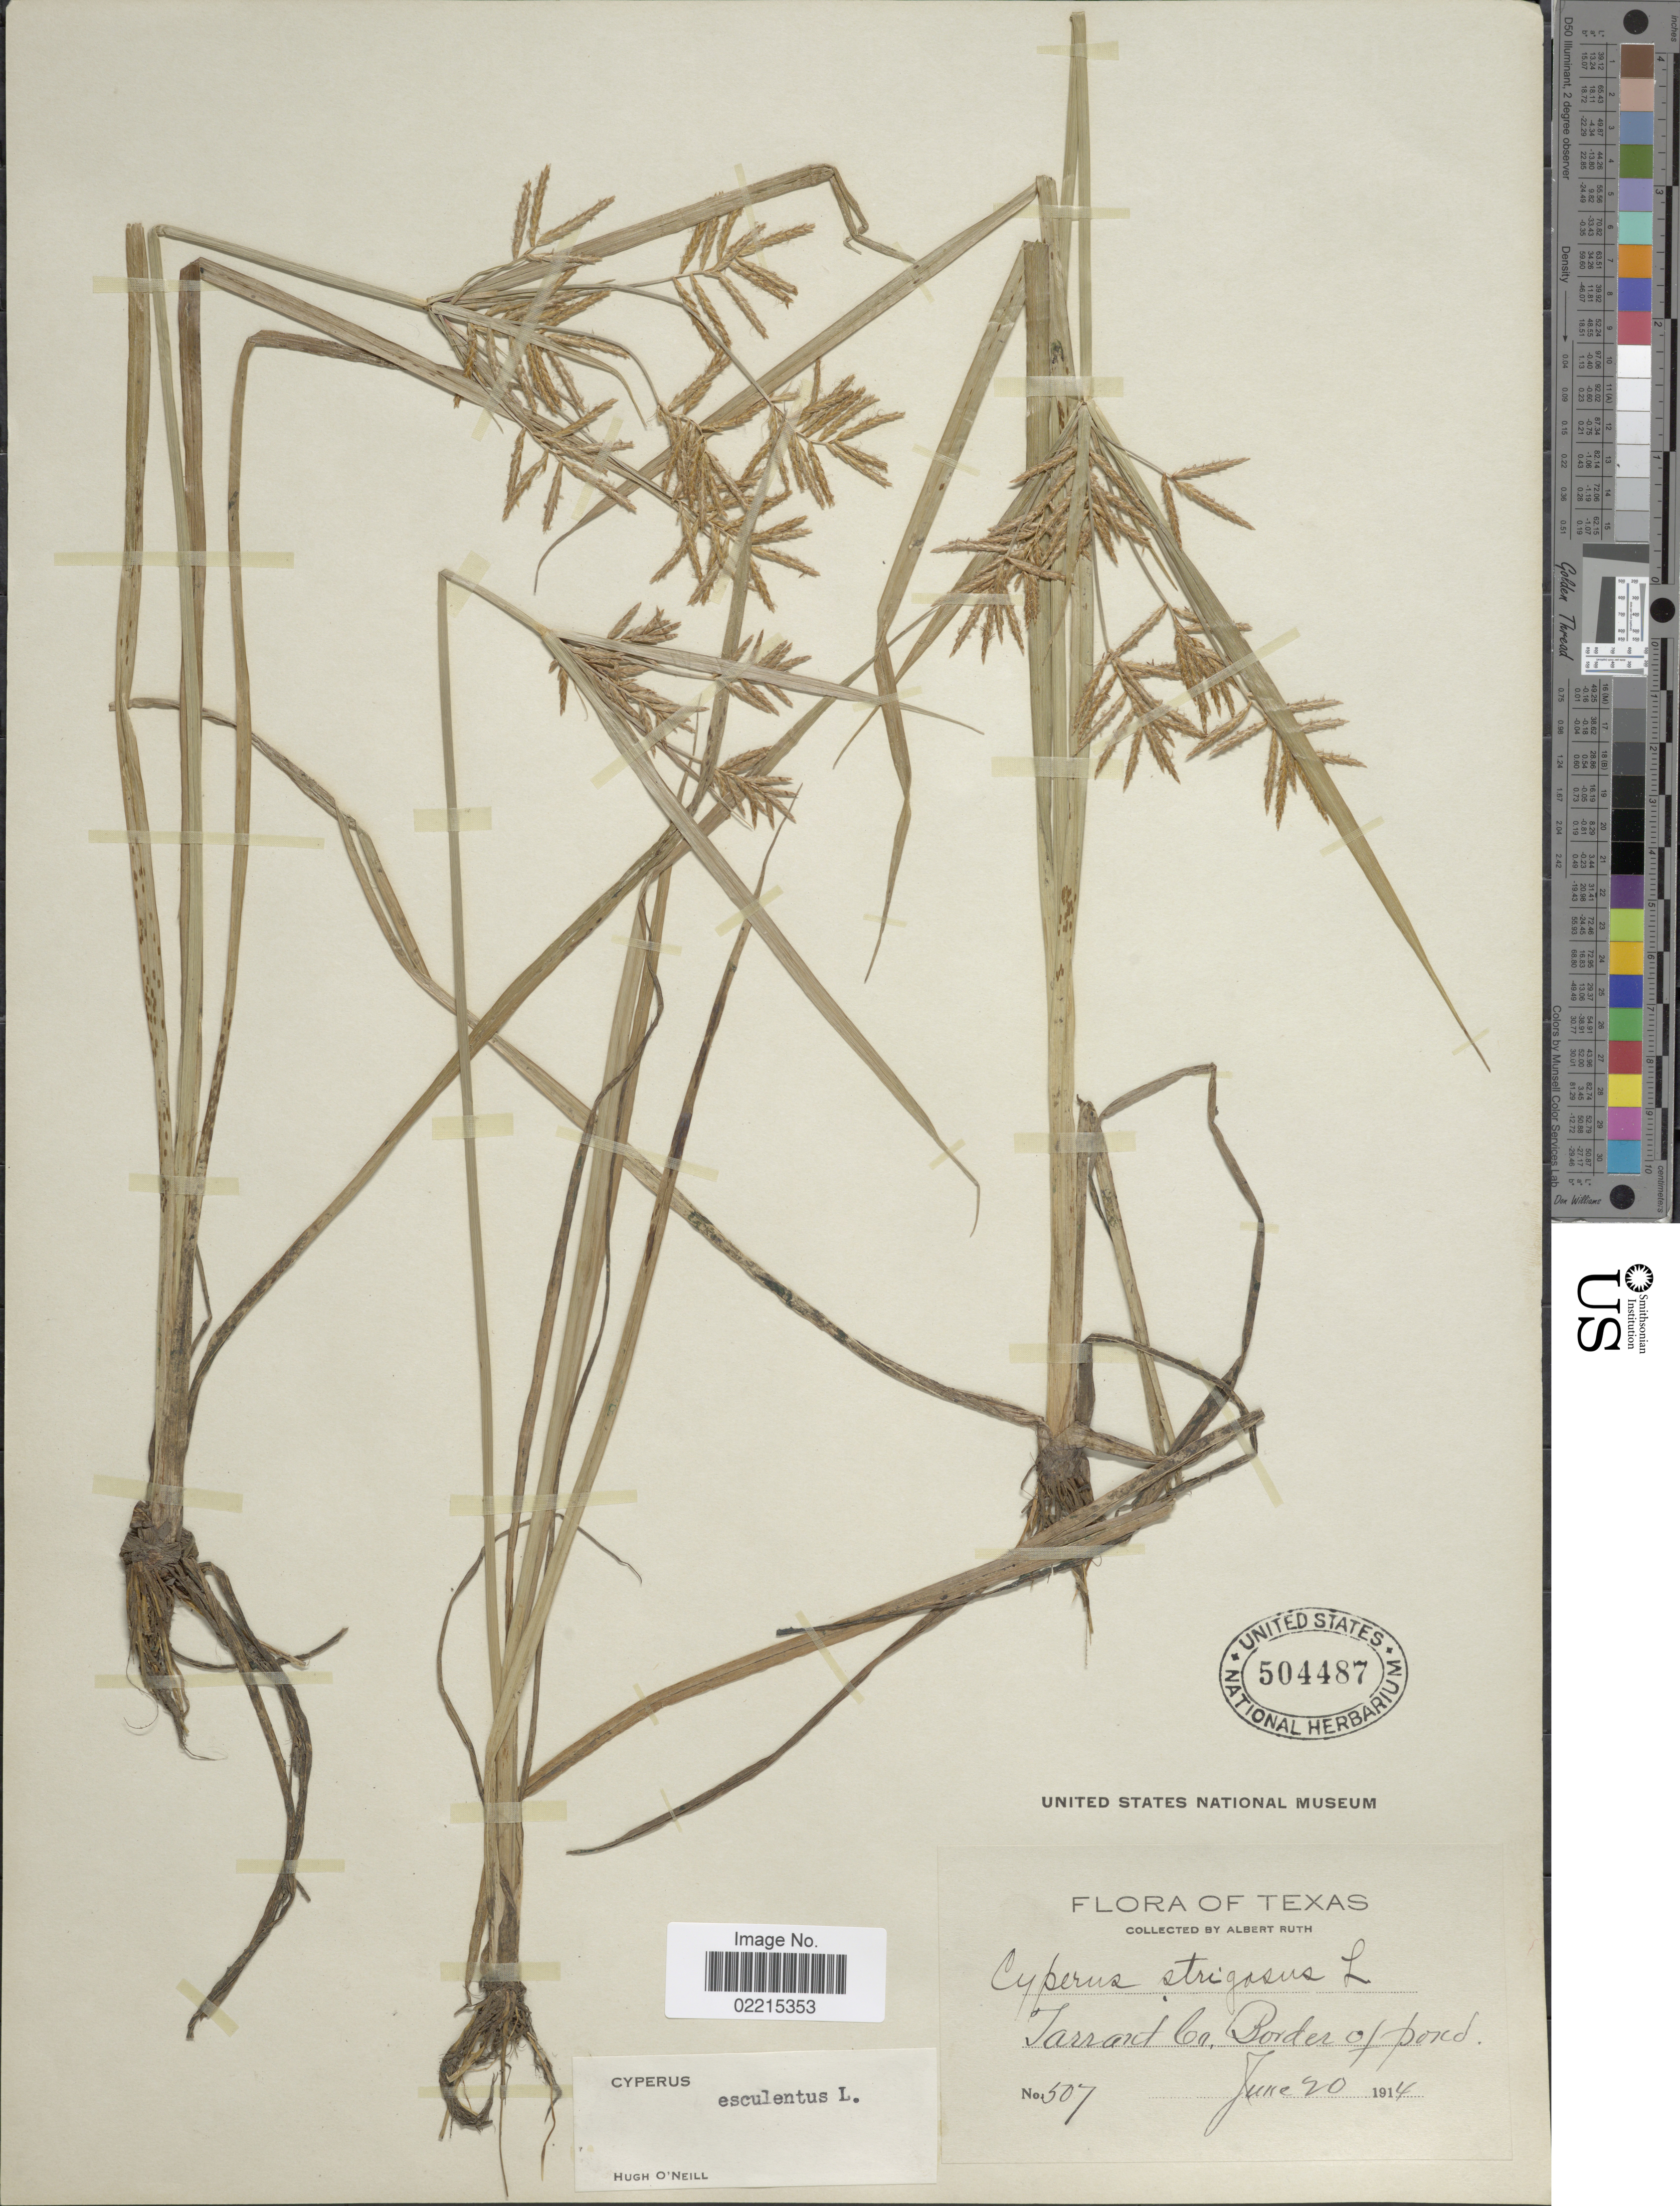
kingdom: Plantae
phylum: Tracheophyta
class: Liliopsida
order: Poales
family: Cyperaceae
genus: Cyperus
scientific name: Cyperus esculentus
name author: L.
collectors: A. Ruth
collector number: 507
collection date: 1914-06-20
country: United States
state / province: Texas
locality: Tarrant Co. Border of pond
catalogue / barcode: US 504487